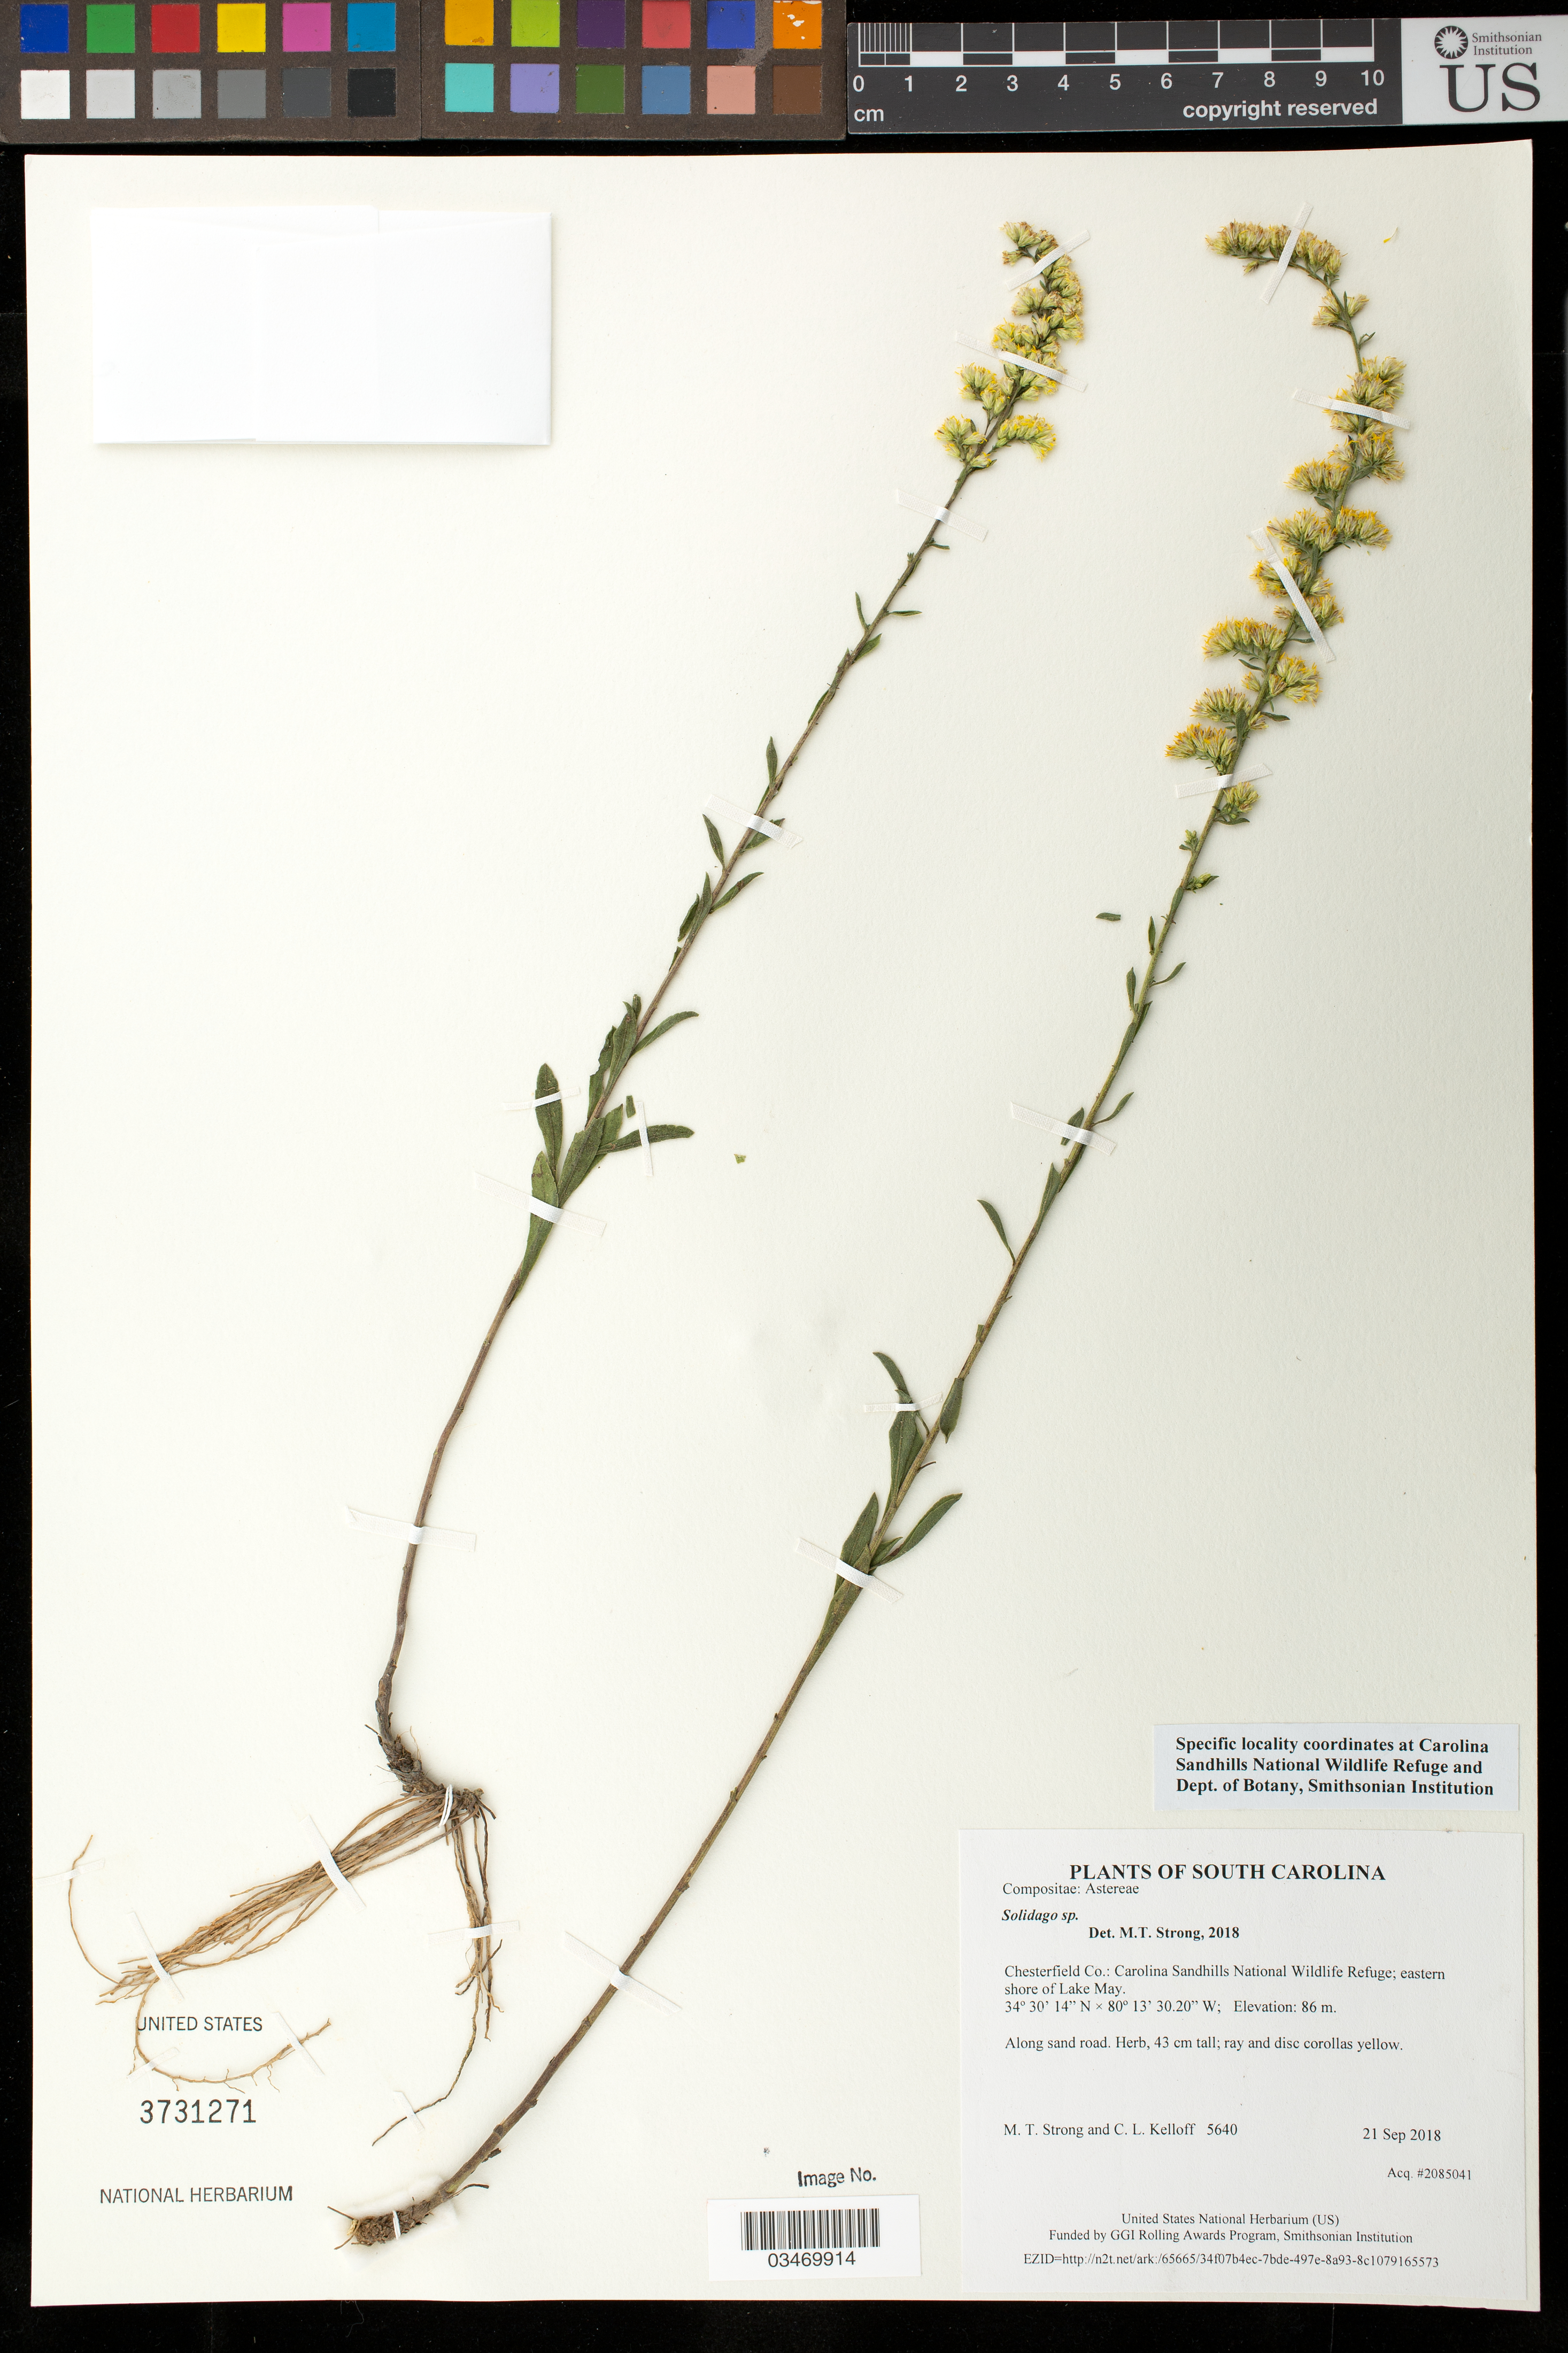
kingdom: Plantae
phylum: Tracheophyta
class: Magnoliopsida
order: Asterales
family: Asteraceae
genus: Solidago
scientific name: Solidago sp.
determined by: Strong, M. T., (US), Smithsonian Institution - National Museum of Natural History (UNITED STATES)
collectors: M. T. Strong & C. L. Kelloff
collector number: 5640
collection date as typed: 21 Sep 2018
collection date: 2018-09-21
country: United States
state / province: South Carolina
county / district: Chesterfield Co.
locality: Carolina Sandhills National Wildlife Refuge; eastern shore of Lake May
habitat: Along sand road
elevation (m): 86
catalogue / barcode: US 3731271